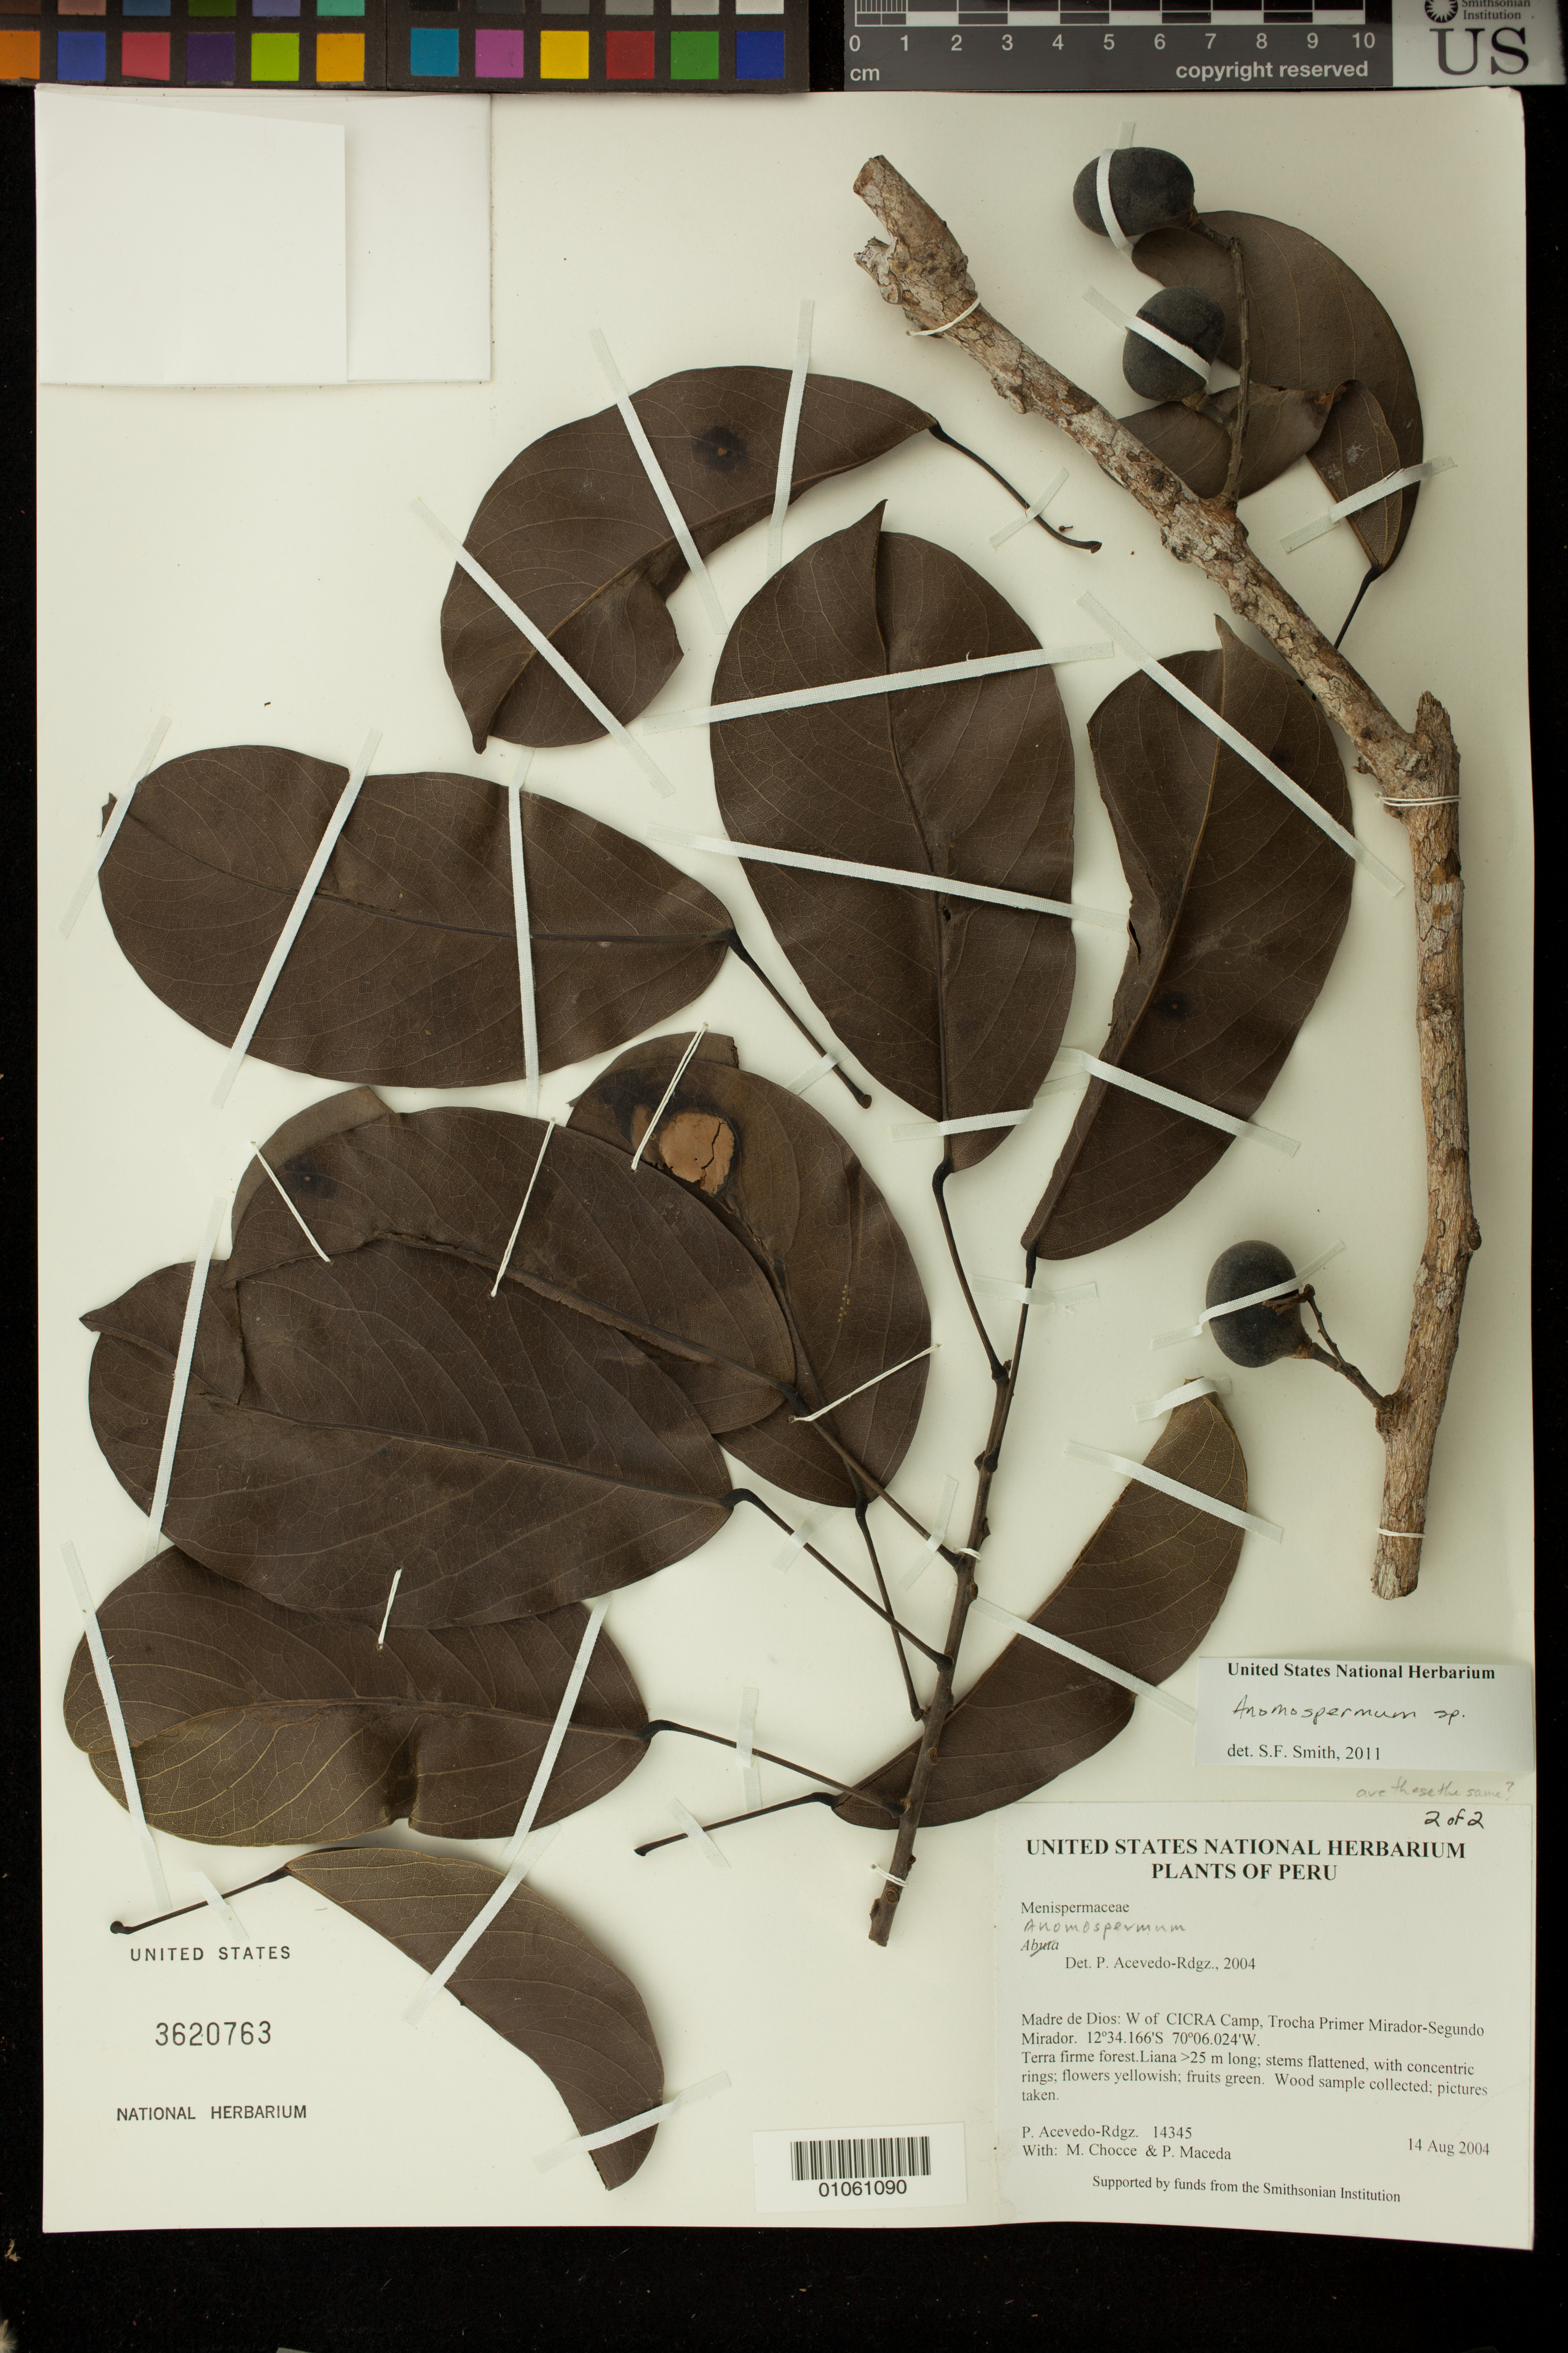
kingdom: Plantae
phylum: Tracheophyta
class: Magnoliopsida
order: Ranunculales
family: Menispermaceae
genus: Telitoxicum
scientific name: Telitoxicum sp.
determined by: Ortíz A., R.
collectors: P. Acevedo-Rodr., M. Chocce & P. Maceda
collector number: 14345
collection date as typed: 14 Aug 2004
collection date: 2004-08-14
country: Peru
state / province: Madre de Dios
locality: Madre de Dios: W of CICRA Camp, Trocha Primer Mirador-Segundo Mirador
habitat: Terra firme forest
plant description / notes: K, MO, P, B, US, NY, MICH, GH, F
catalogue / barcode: US 3620763